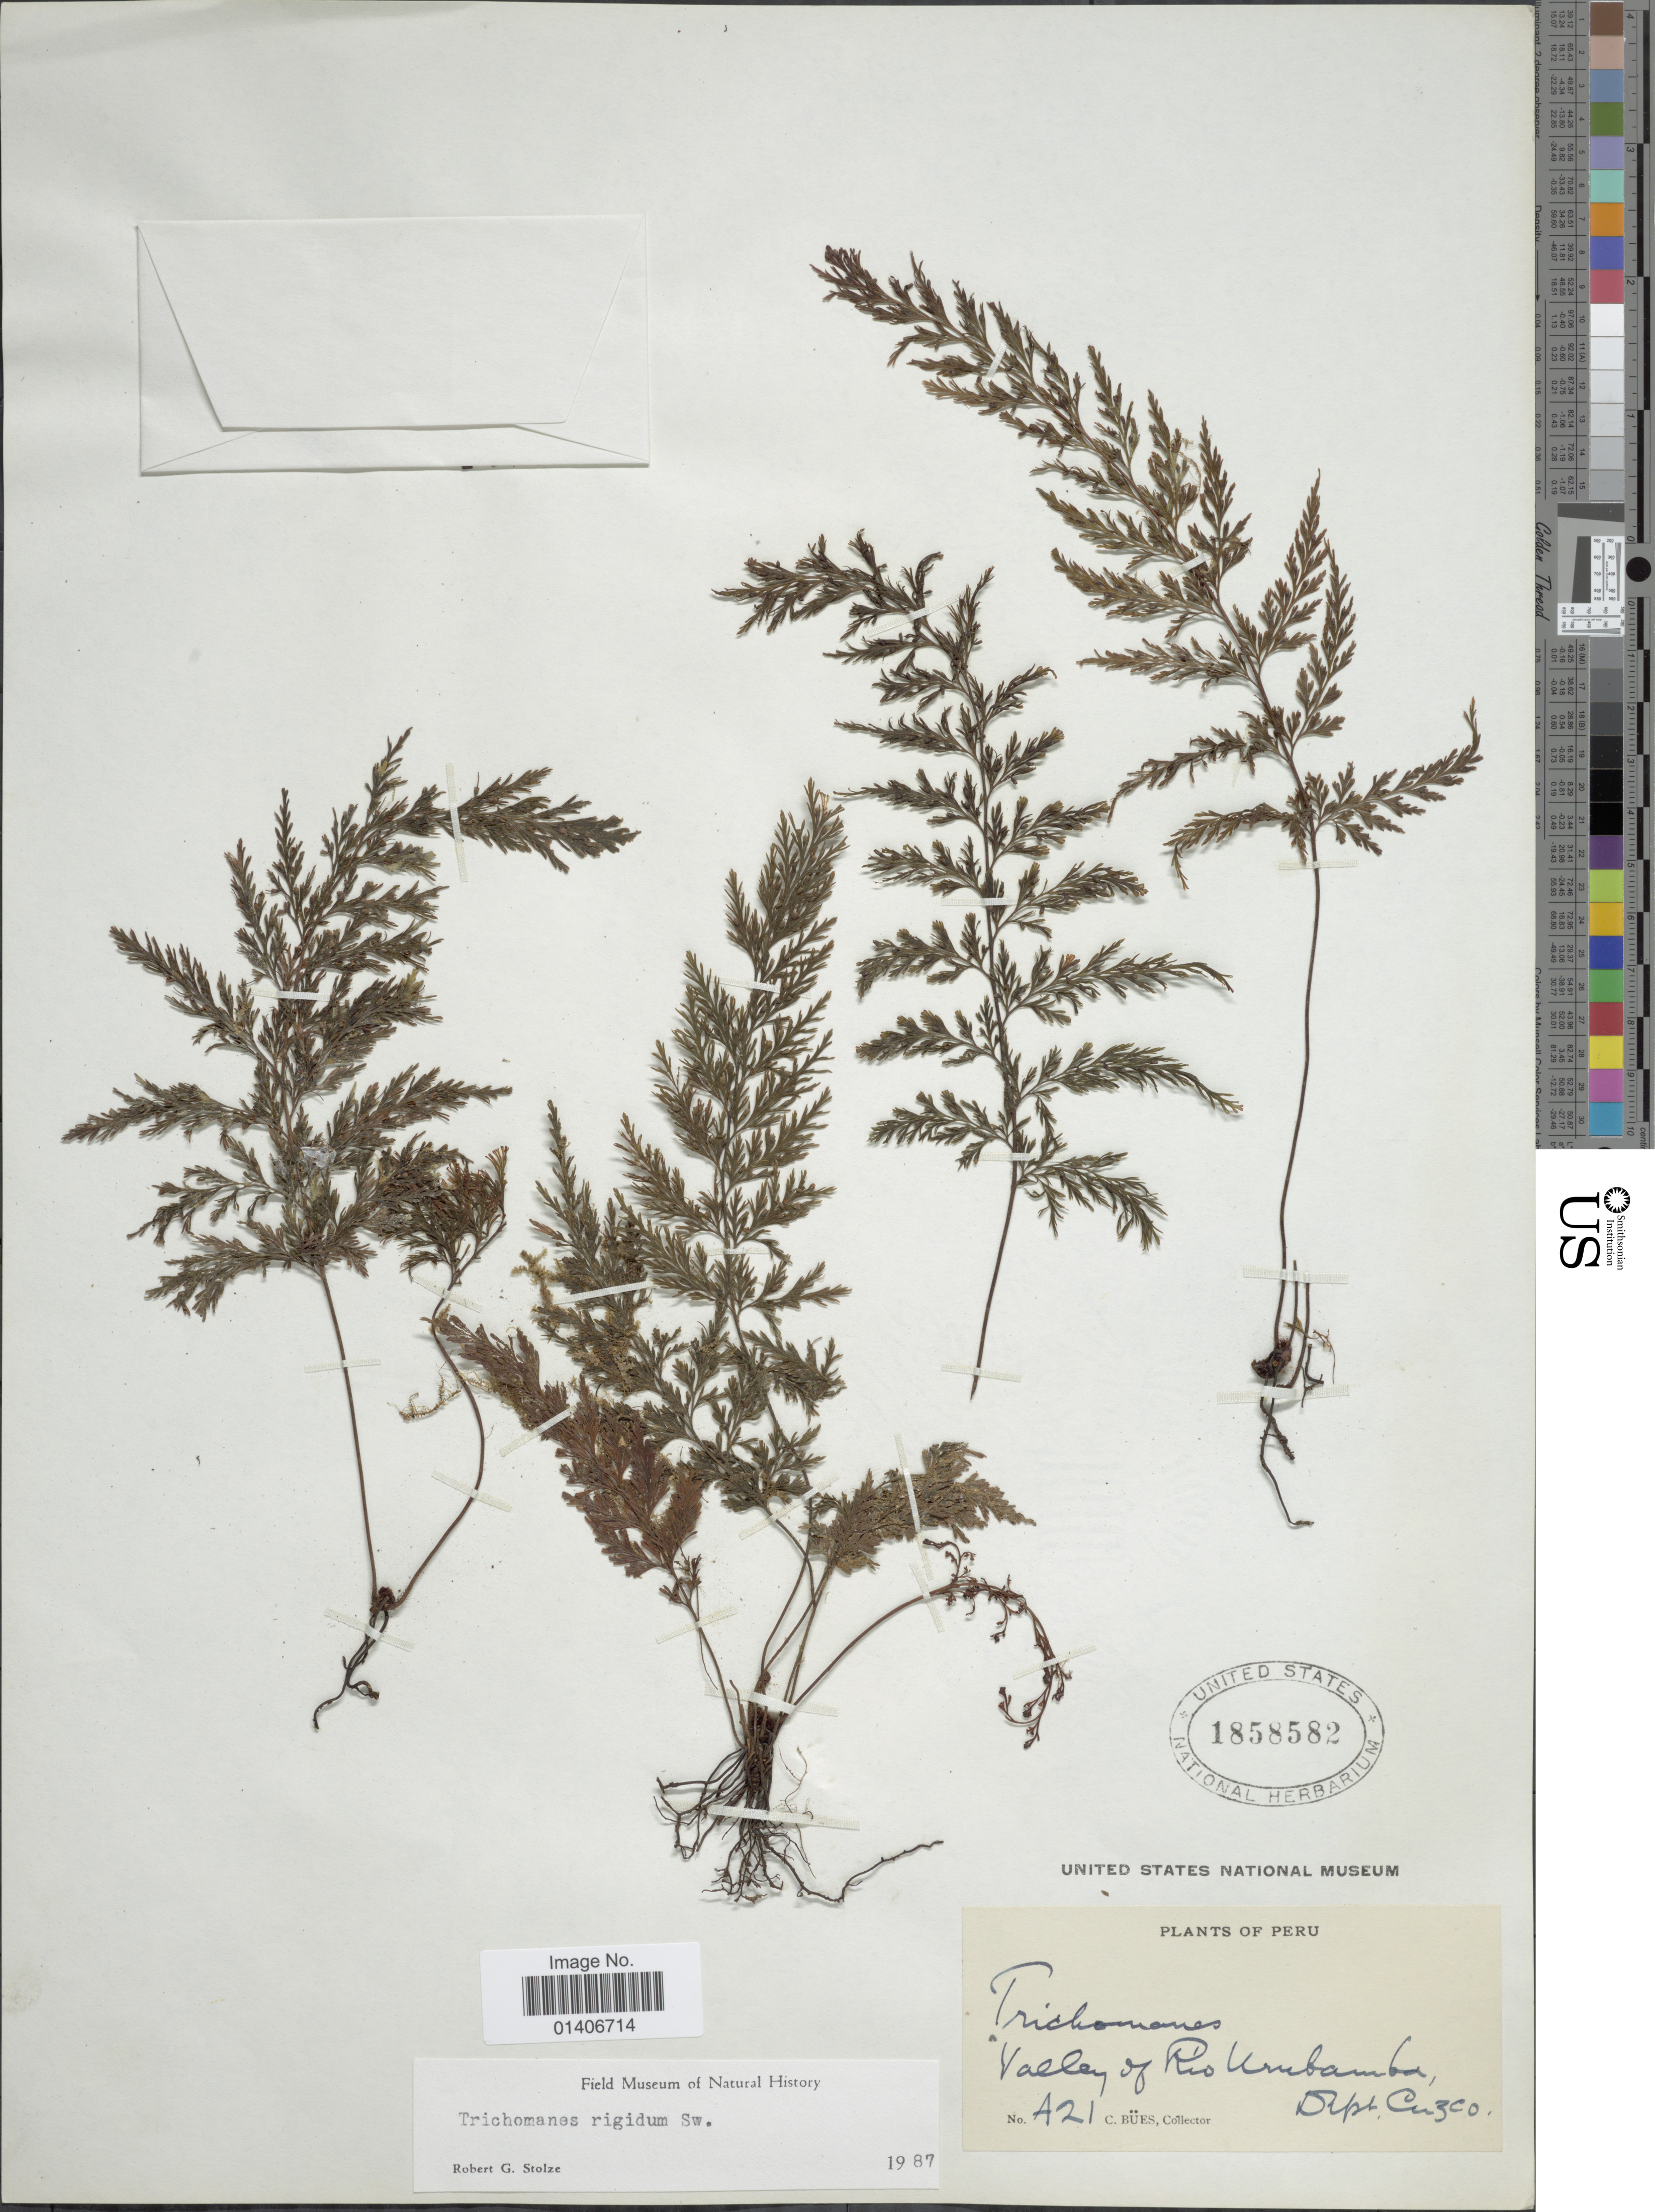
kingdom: Plantae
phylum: Tracheophyta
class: Polypodiopsida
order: Hymenophyllales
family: Hymenophyllaceae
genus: Abrodictyum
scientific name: Abrodictyum rigidum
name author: (Sw.) Ebihara & Dubuisson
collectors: C. Bues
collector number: A 21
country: Peru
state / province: Cusco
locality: Valley of rio Urubamba, Deprt Cuzco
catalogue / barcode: US 1858582